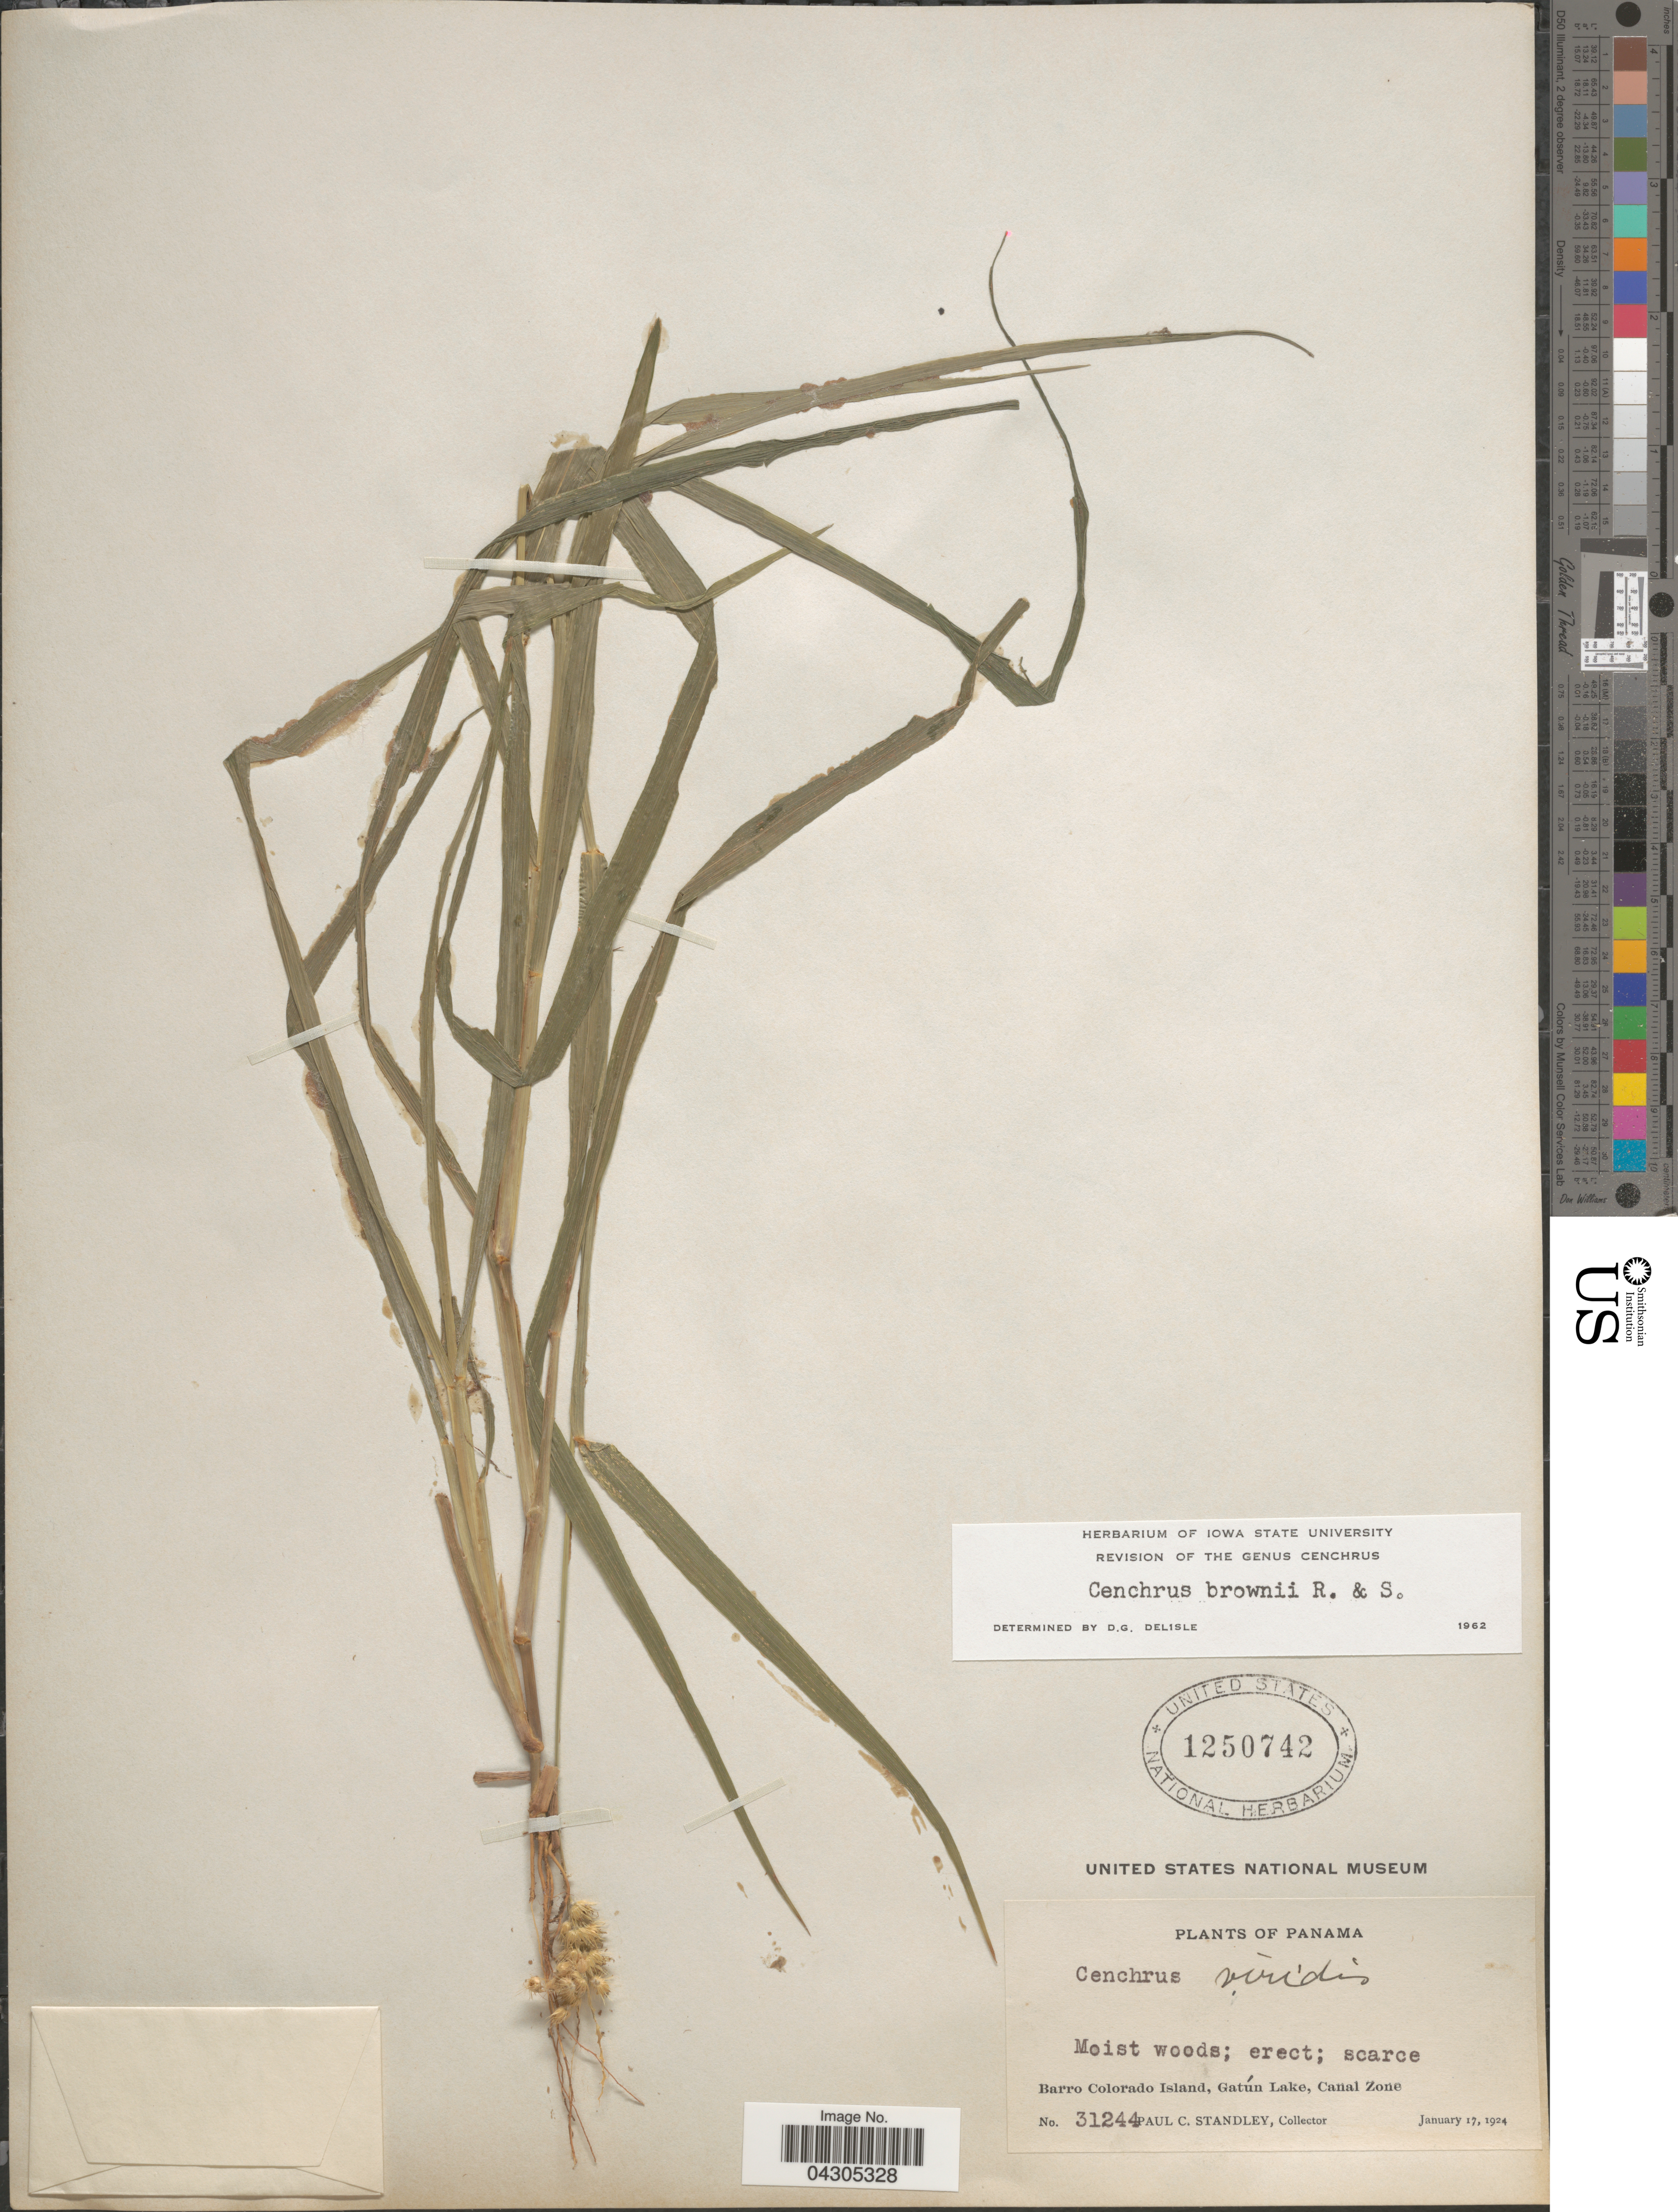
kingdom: Plantae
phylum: Tracheophyta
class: Liliopsida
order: Poales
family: Poaceae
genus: Cenchrus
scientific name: Cenchrus brownii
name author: Roem. & Schult.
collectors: P. C. Standley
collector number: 31244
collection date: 1924-01-17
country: Panama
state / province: Colón / Panamá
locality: Barro Colorado Island, Gatún Lake, Canal Zone.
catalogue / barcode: US 1250742